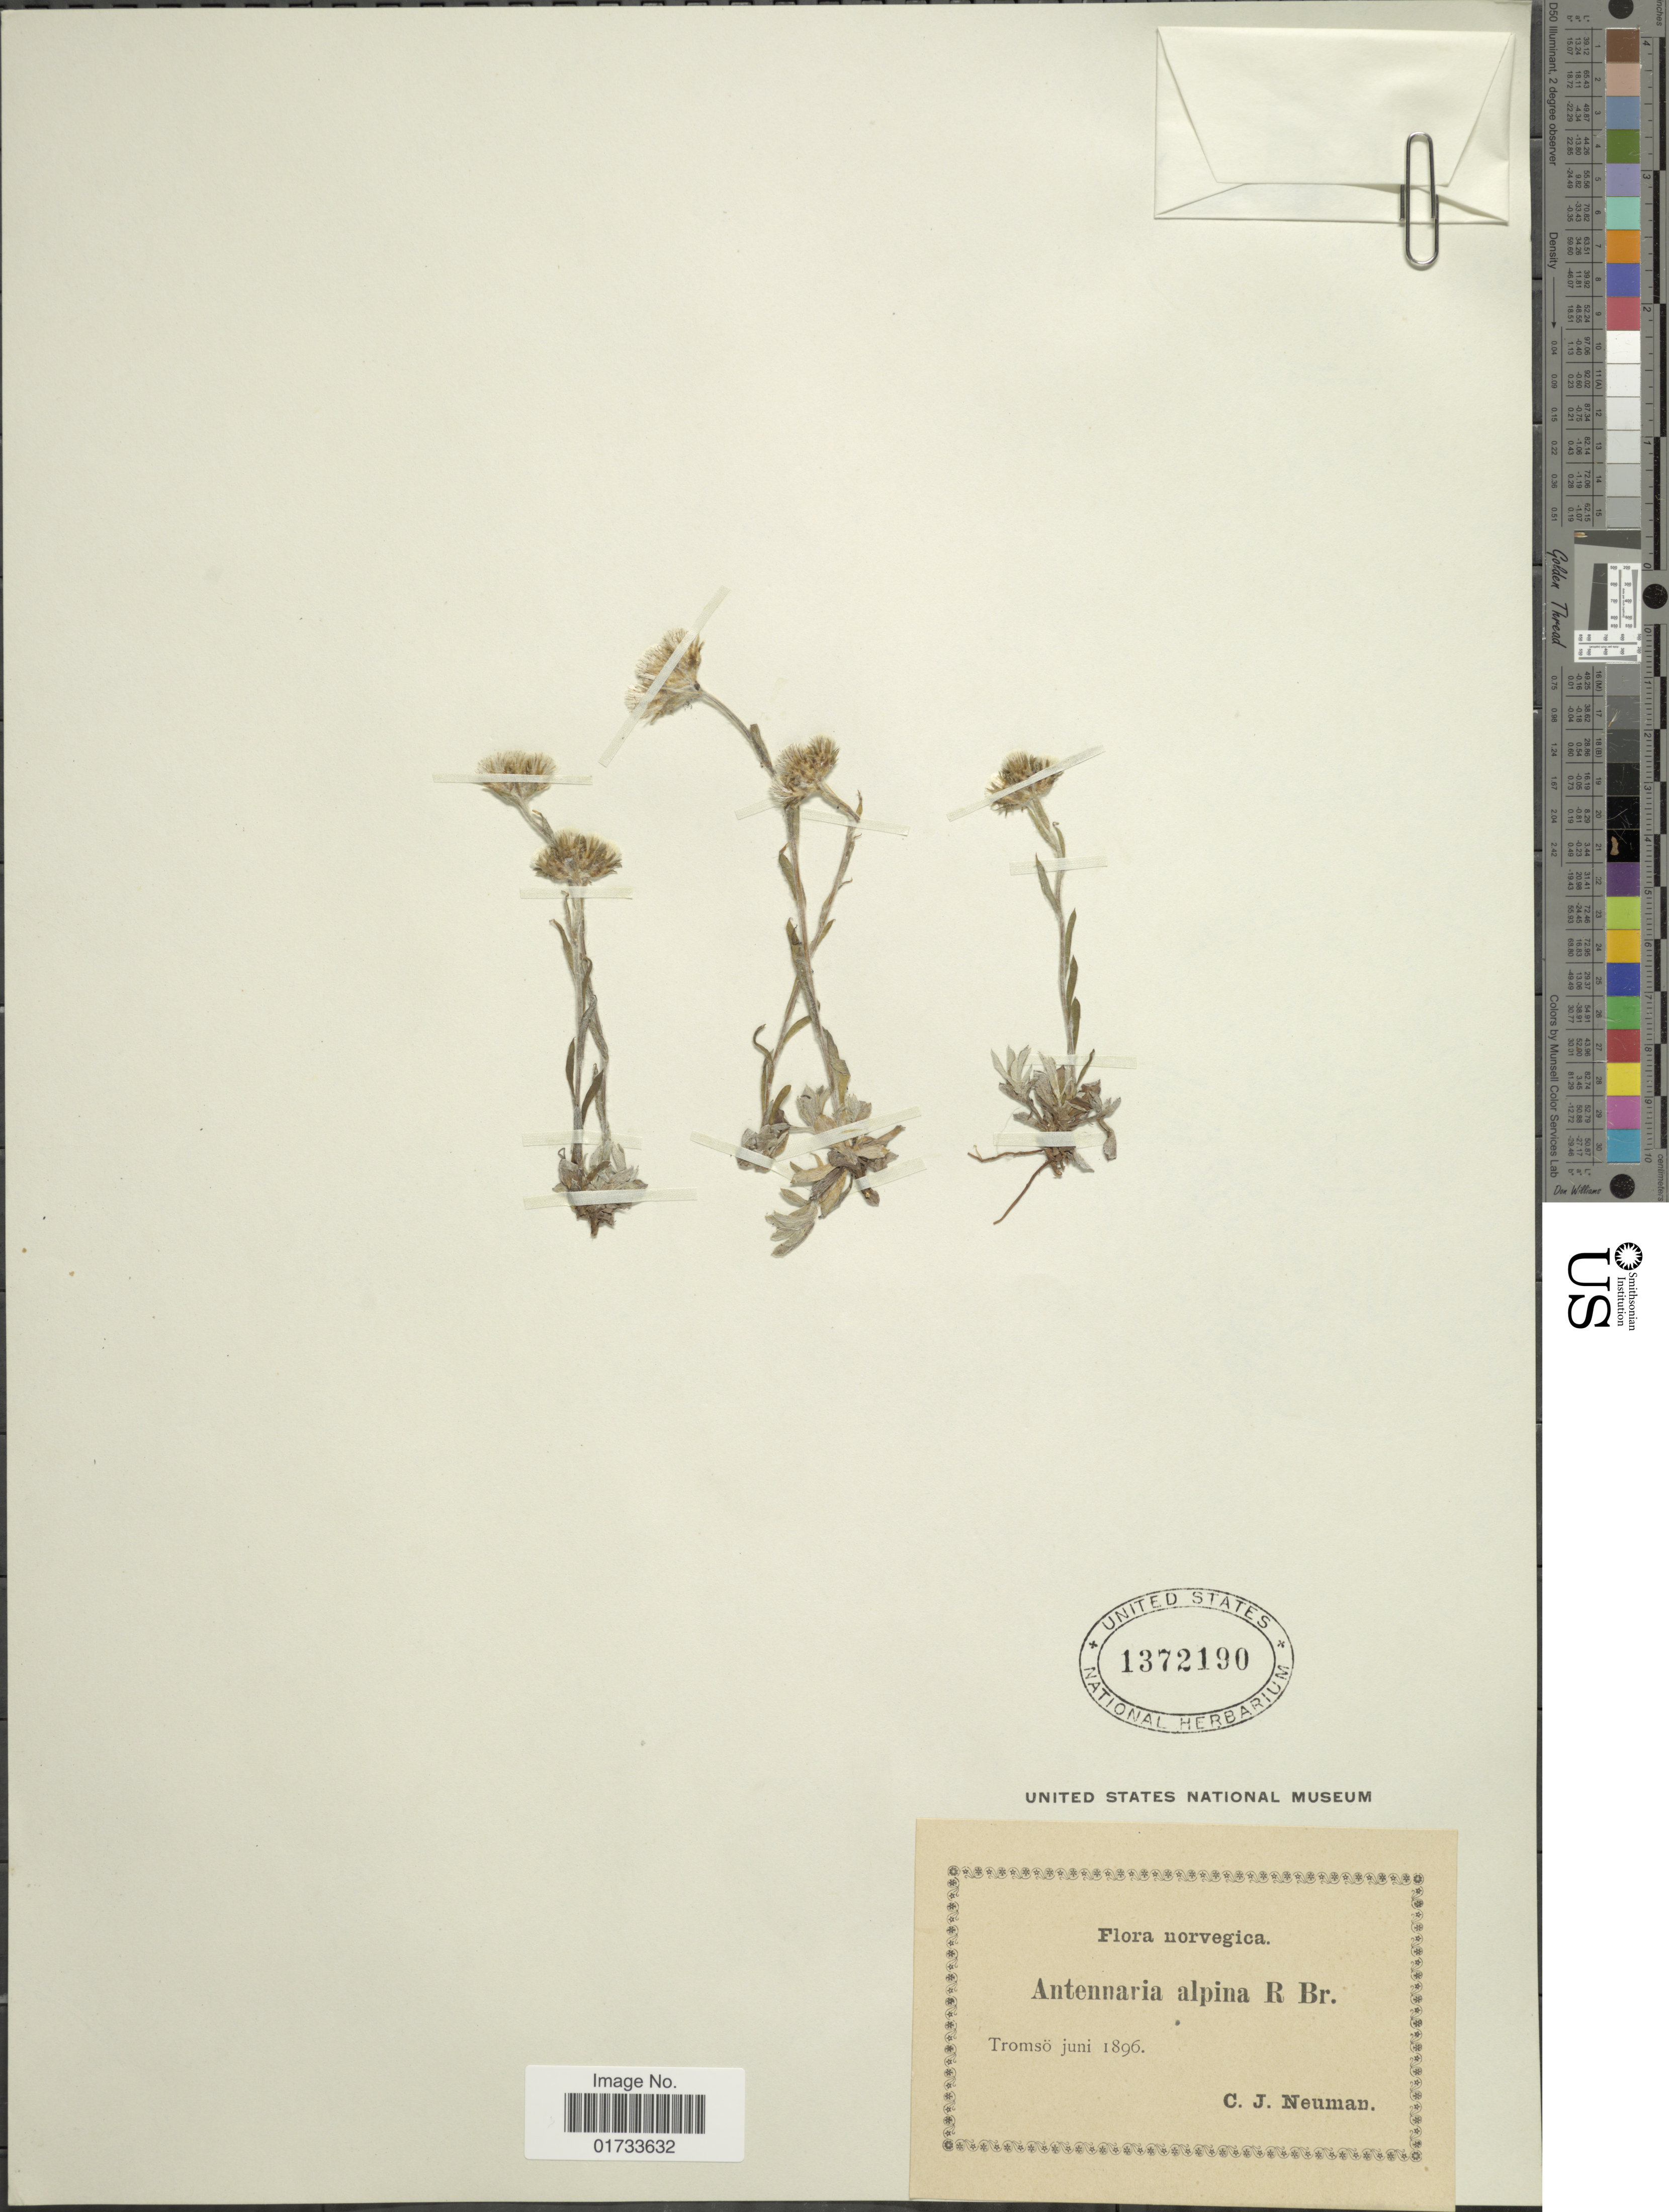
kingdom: Plantae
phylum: Tracheophyta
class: Magnoliopsida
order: Asterales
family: Asteraceae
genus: Antennaria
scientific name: Antennaria alpina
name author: (L.) Gaertn.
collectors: C. Neuman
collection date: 1896-06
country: Norway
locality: Tromsö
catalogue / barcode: US 1372190